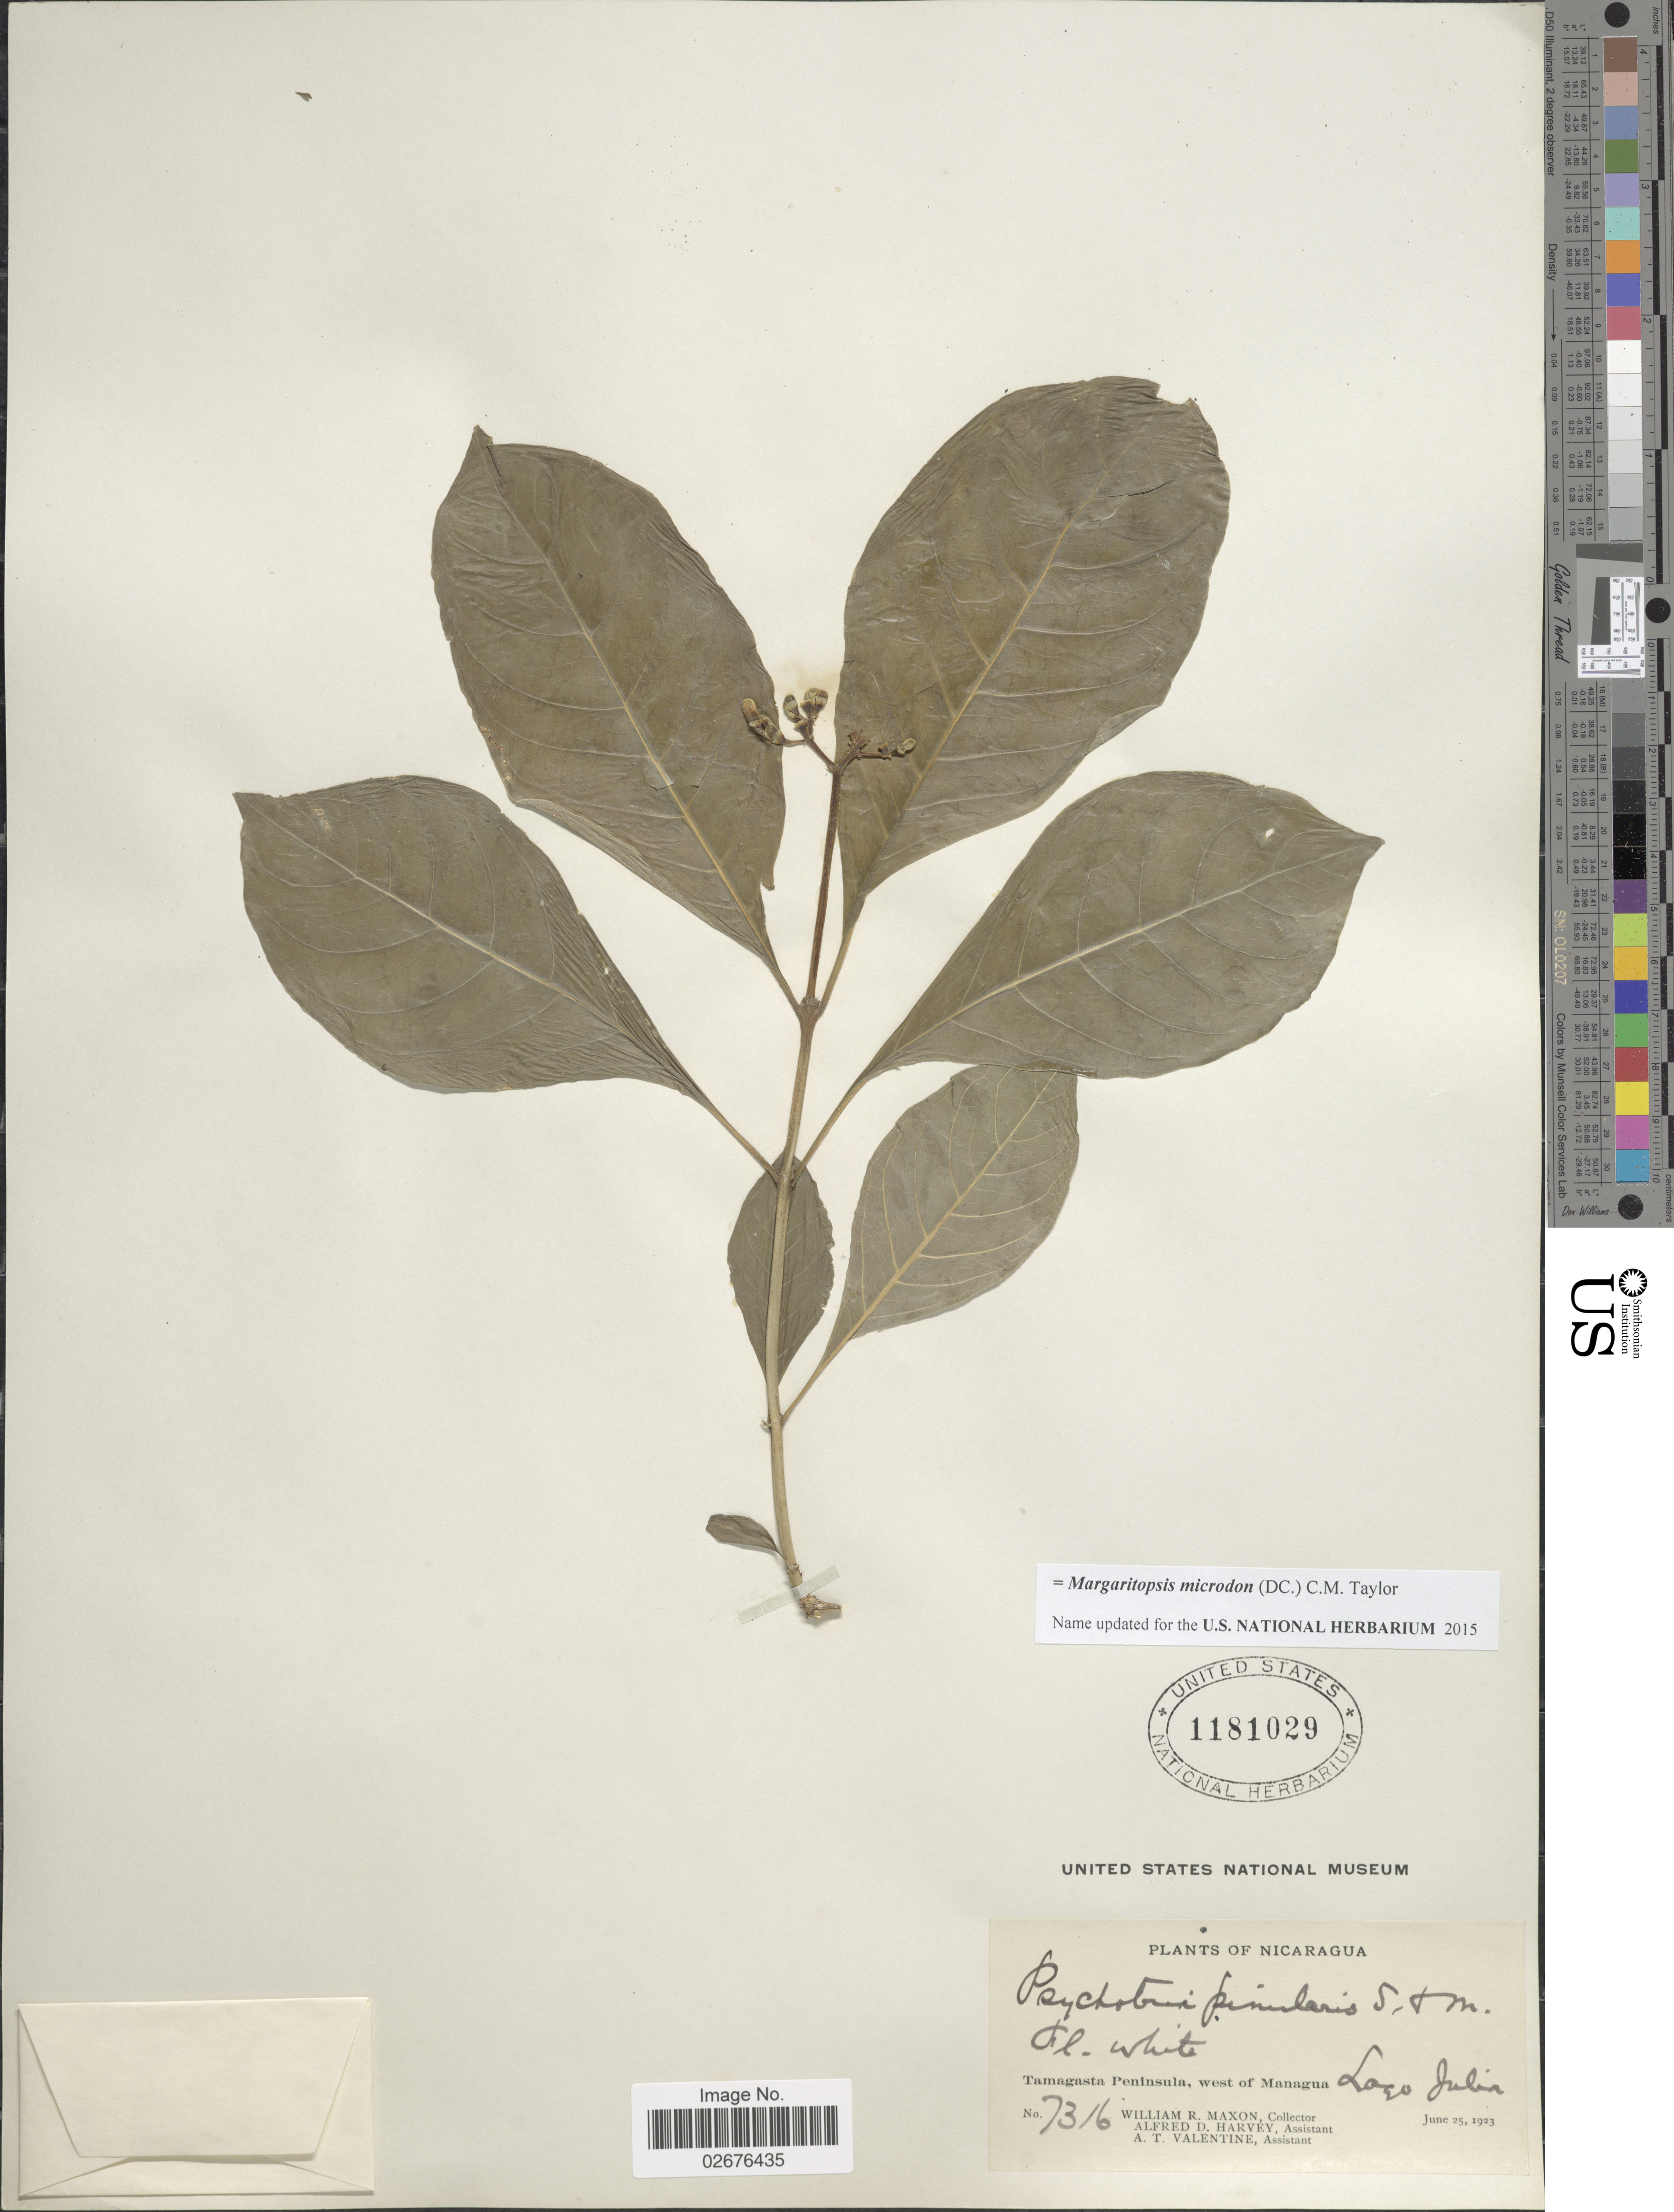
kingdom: Plantae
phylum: Tracheophyta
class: Magnoliopsida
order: Gentianales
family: Rubiaceae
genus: Margaritopsis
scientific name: Margaritopsis microdon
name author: (DC.) C.M. Taylor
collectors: W. R. Maxon, A. D. Harvey & A. Valentine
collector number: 7316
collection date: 1923-06-25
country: Nicaragua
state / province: Managua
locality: Tamagasta Peninsula, west of Managua, Loco Julia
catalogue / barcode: US 1181029